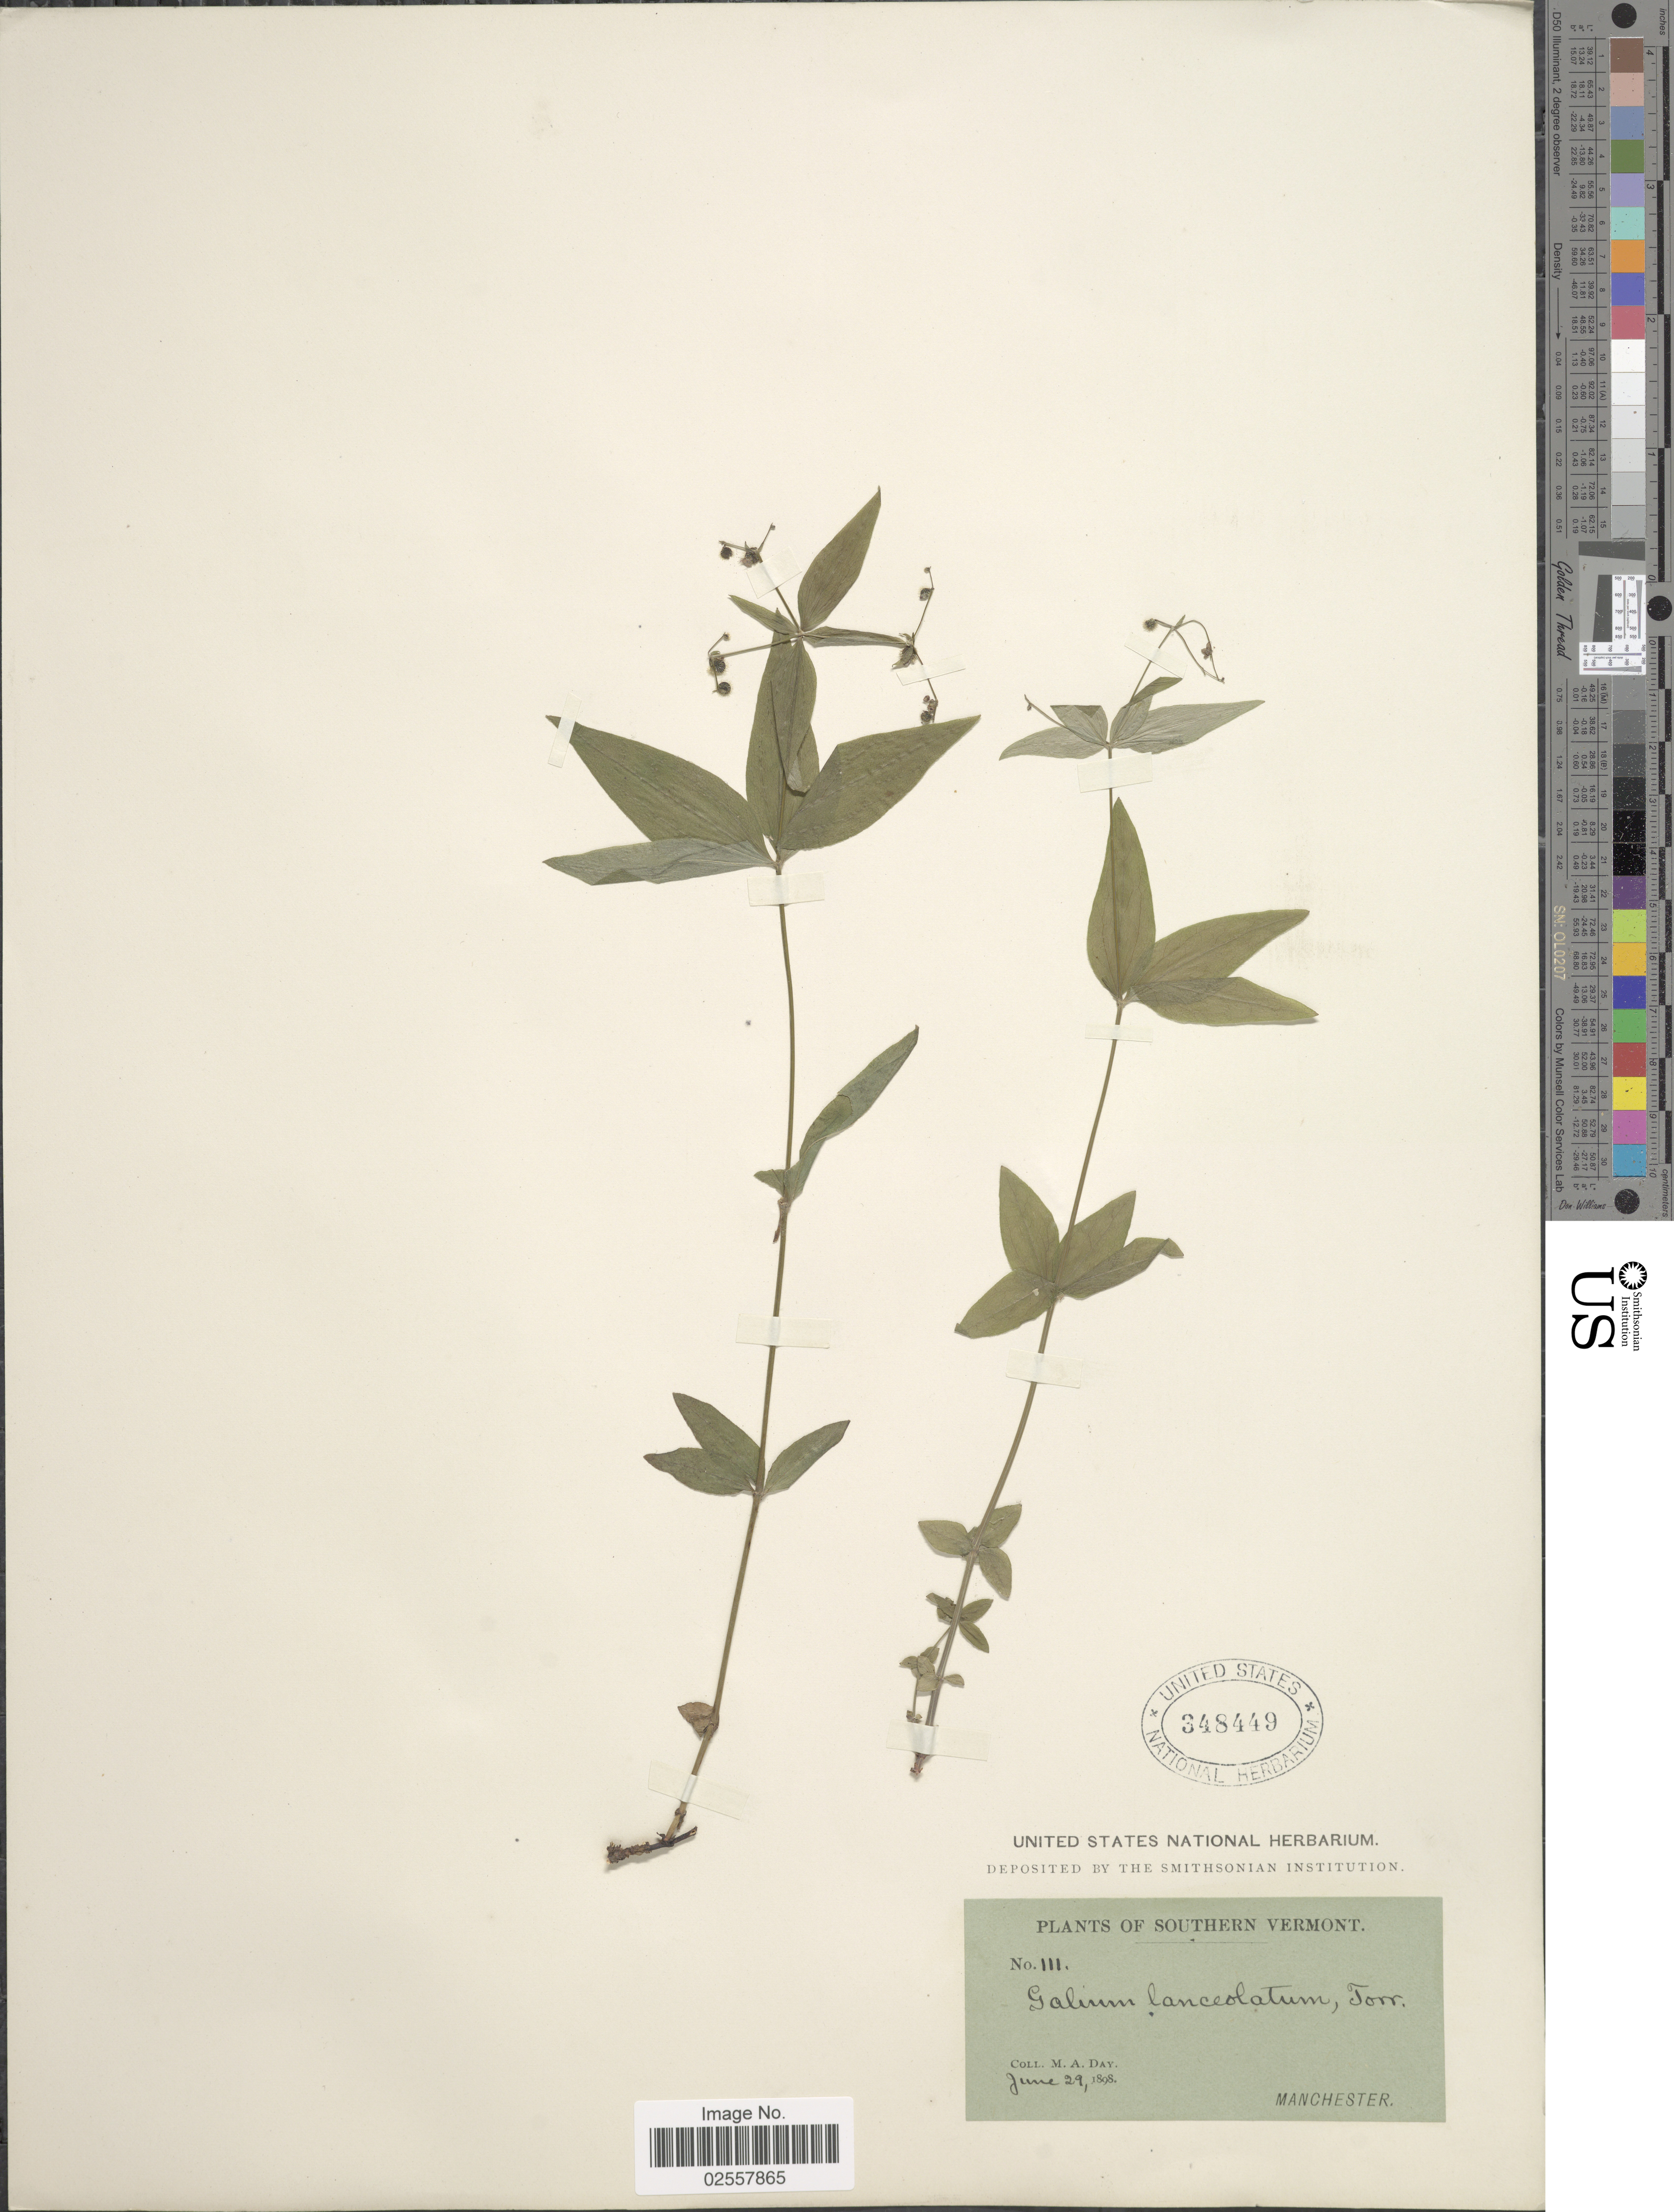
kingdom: Plantae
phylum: Tracheophyta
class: Magnoliopsida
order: Gentianales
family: Rubiaceae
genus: Galium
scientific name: Galium lanceolatum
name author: (Torr. & A. Gray) Torr.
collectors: M. Day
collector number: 111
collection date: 1898-06-29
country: United States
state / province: Vermont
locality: Southern Vermont, Manchester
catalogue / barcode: US 348449